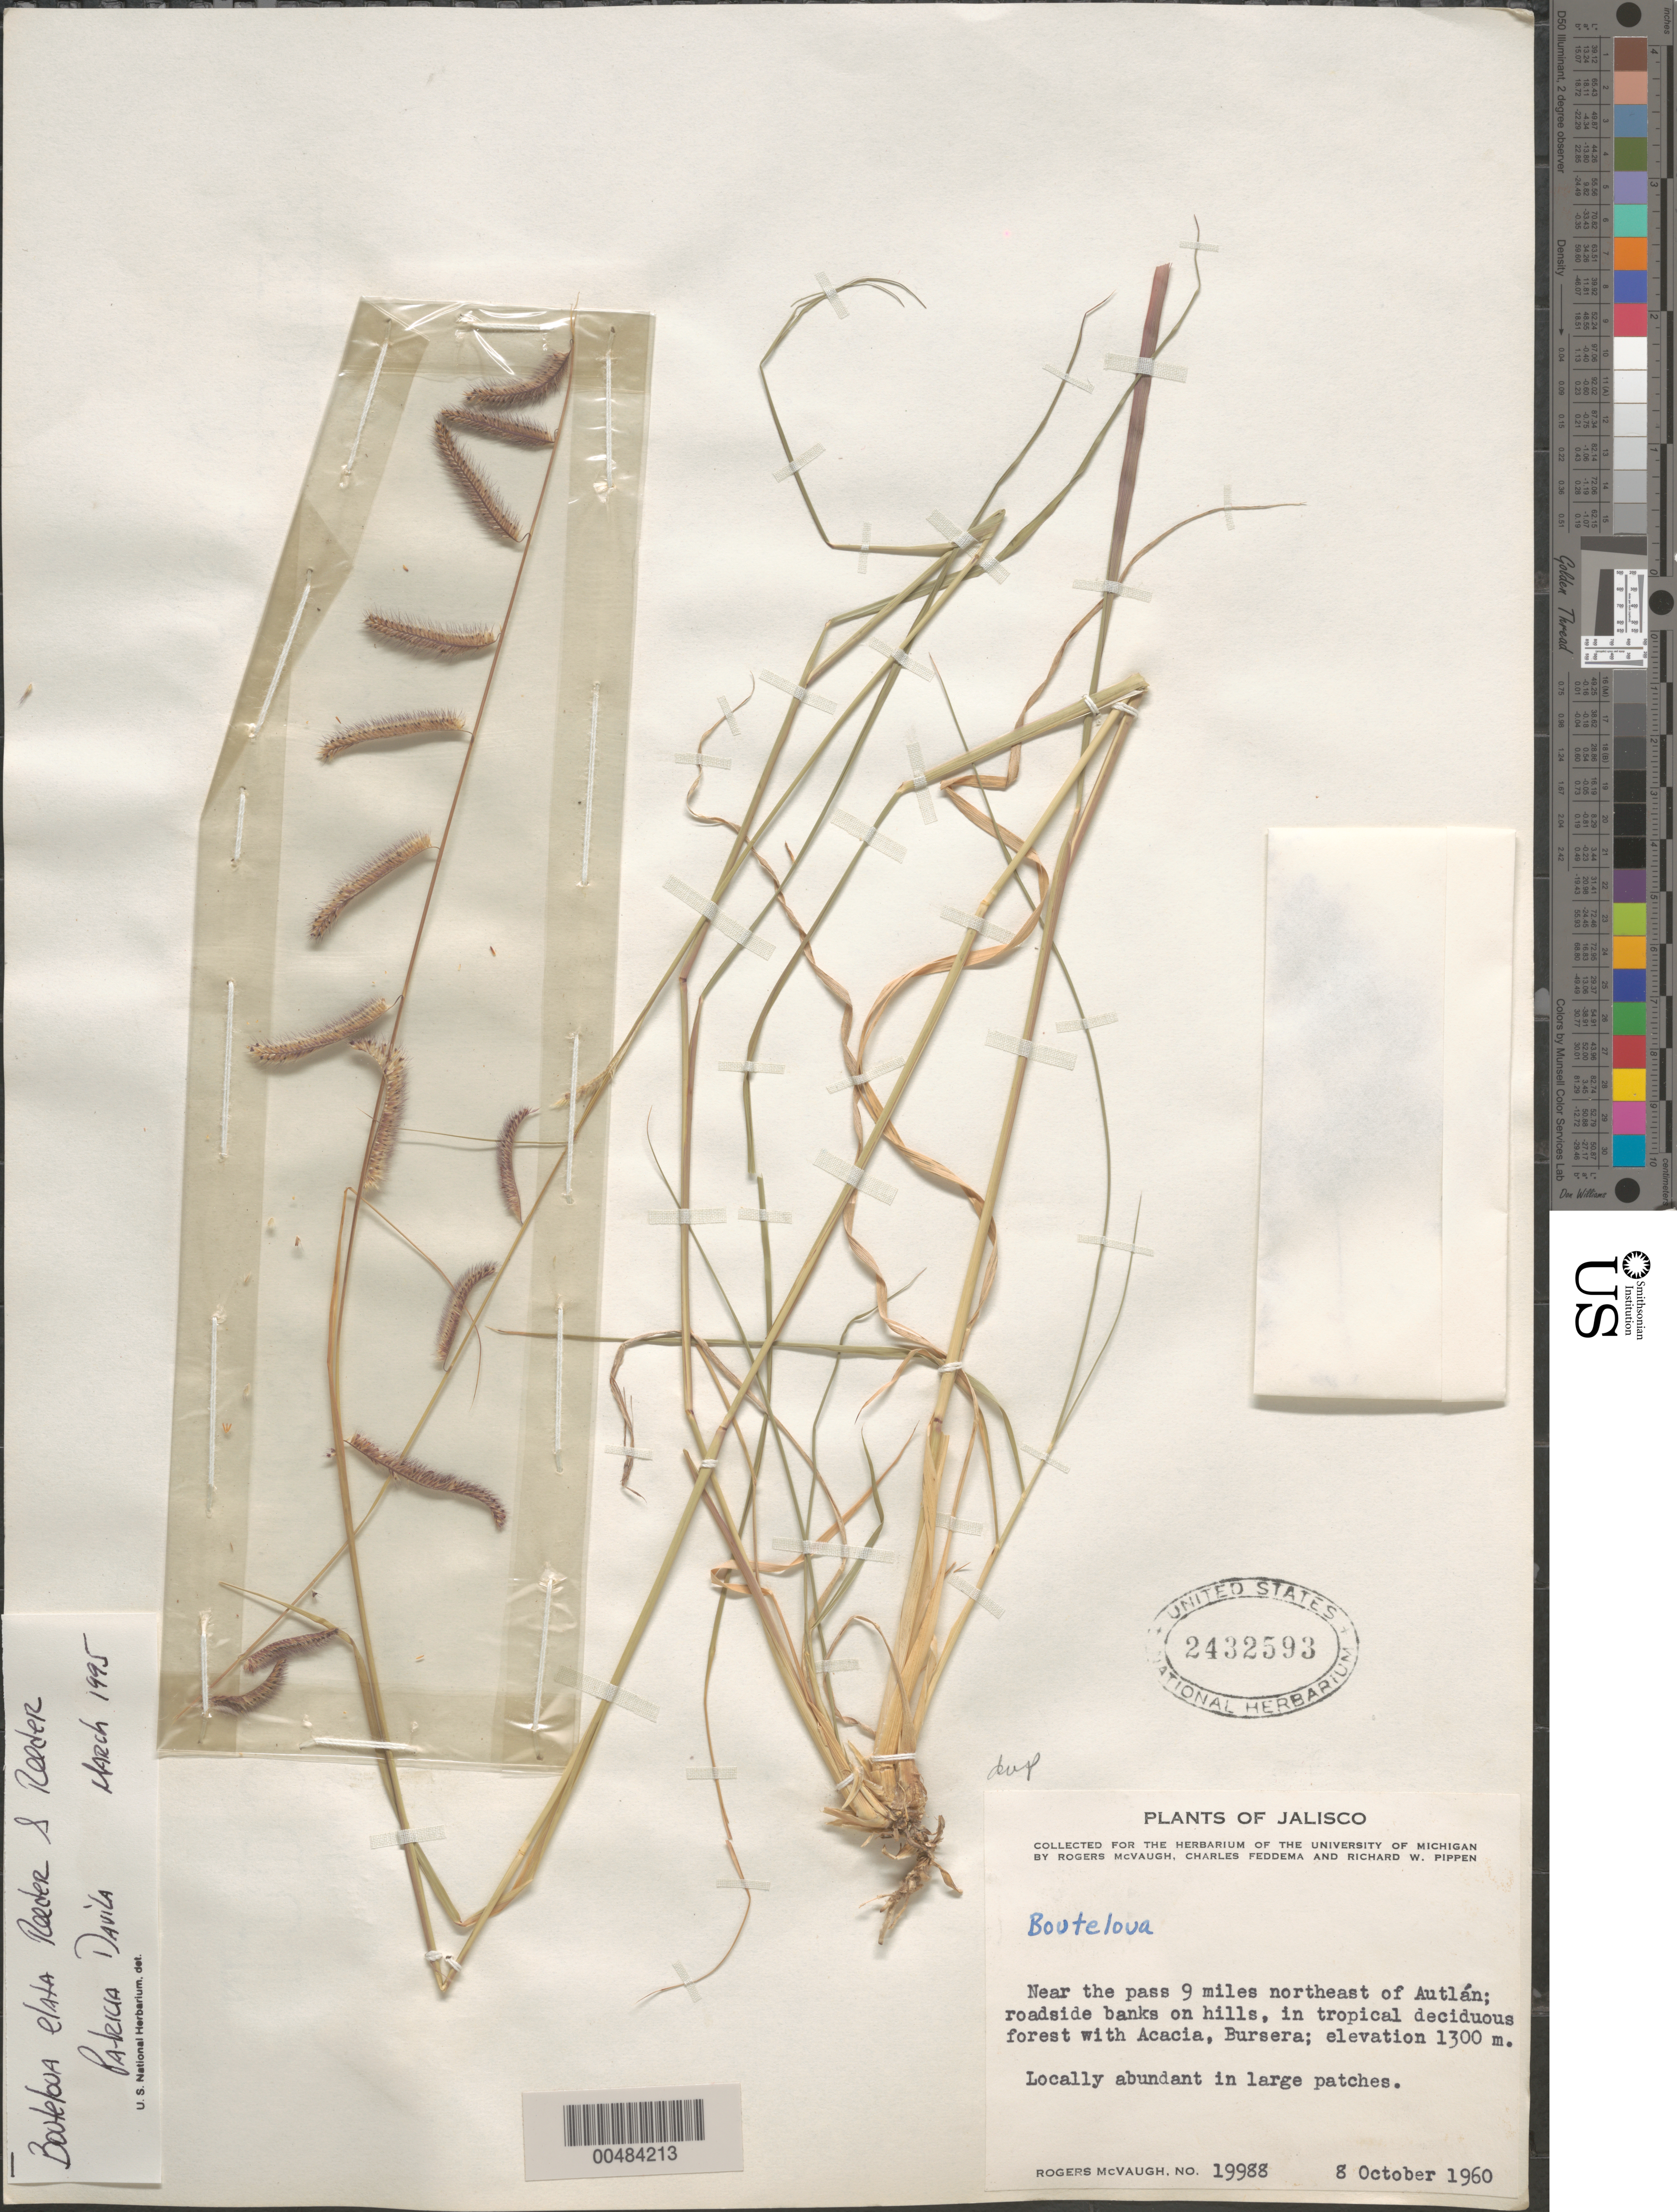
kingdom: Plantae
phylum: Tracheophyta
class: Liliopsida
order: Poales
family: Poaceae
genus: Bouteloua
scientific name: Bouteloua elata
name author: Reeder & C. Reeder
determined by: Dávila, P. D.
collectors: R. McVaugh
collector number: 19988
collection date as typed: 8 Oct 1960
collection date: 1960-10-08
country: Mexico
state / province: Jalisco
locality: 9 mi NE of Autlán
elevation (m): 1300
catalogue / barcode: US 2432593